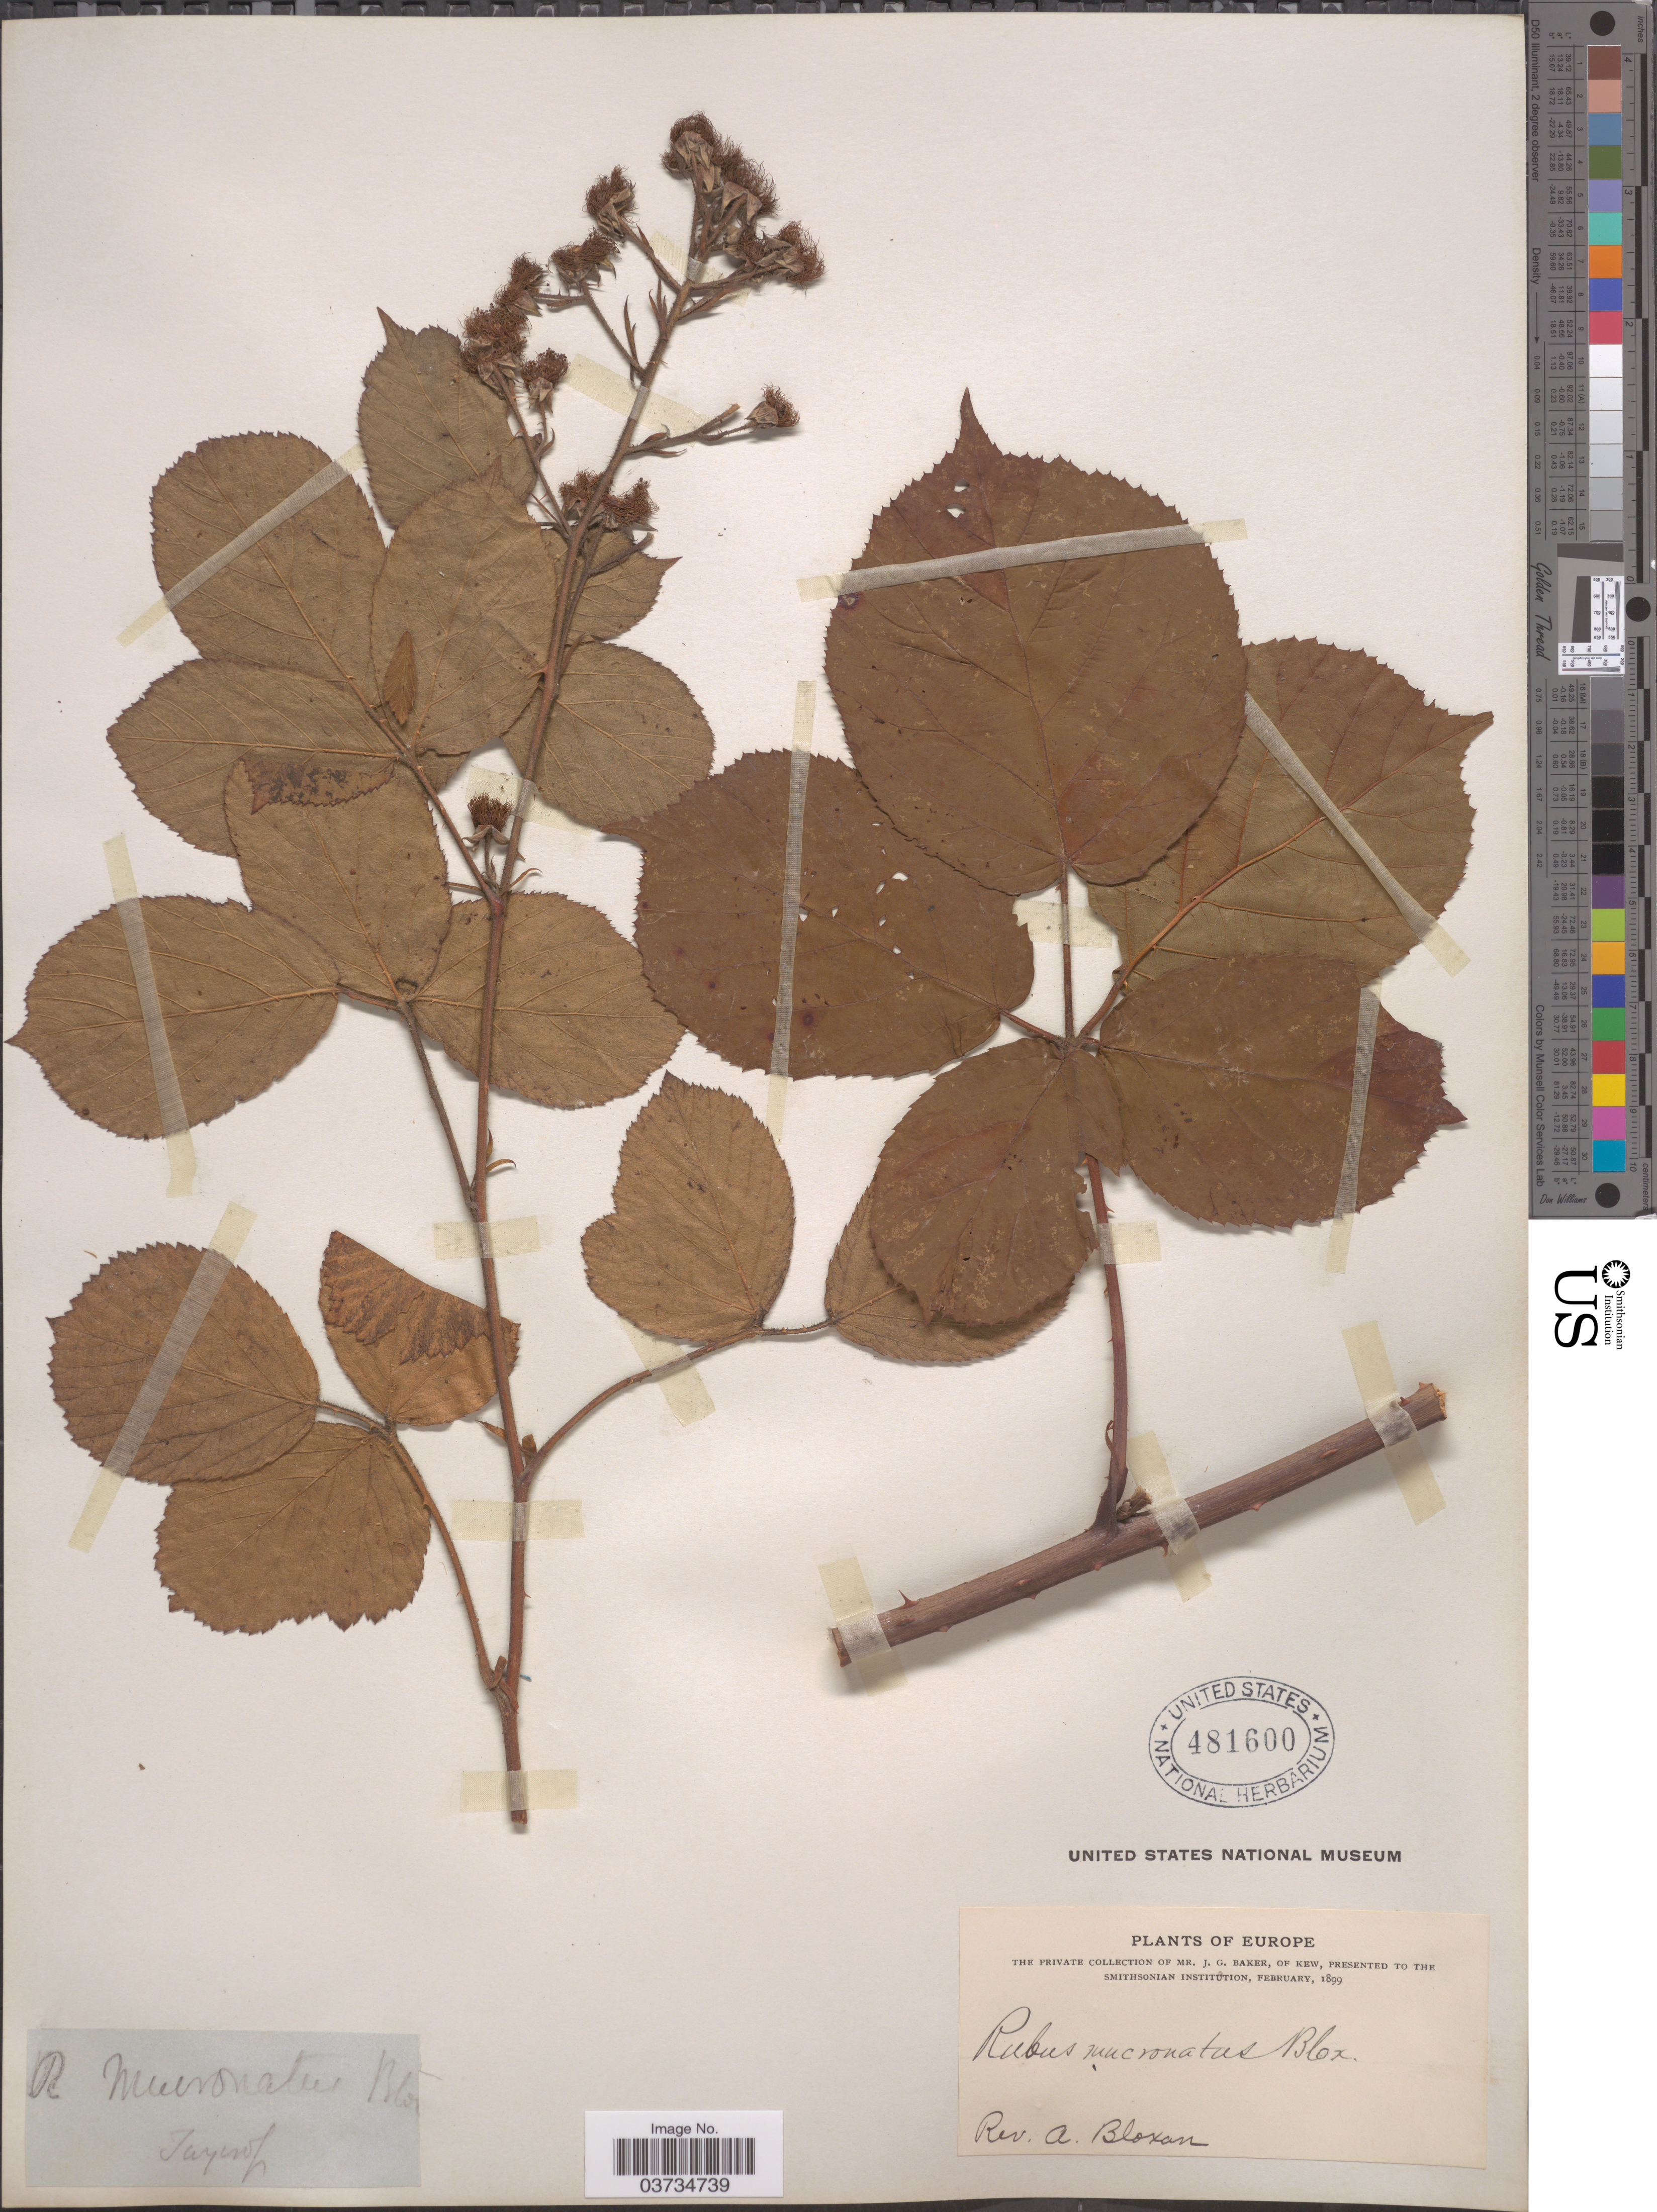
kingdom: Plantae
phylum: Tracheophyta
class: Magnoliopsida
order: Rosales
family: Rosaceae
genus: Rubus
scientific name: Rubus mucronatus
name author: Ser.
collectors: A. Bloxam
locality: Europe. Tayerop [interpreted].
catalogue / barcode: US 481600